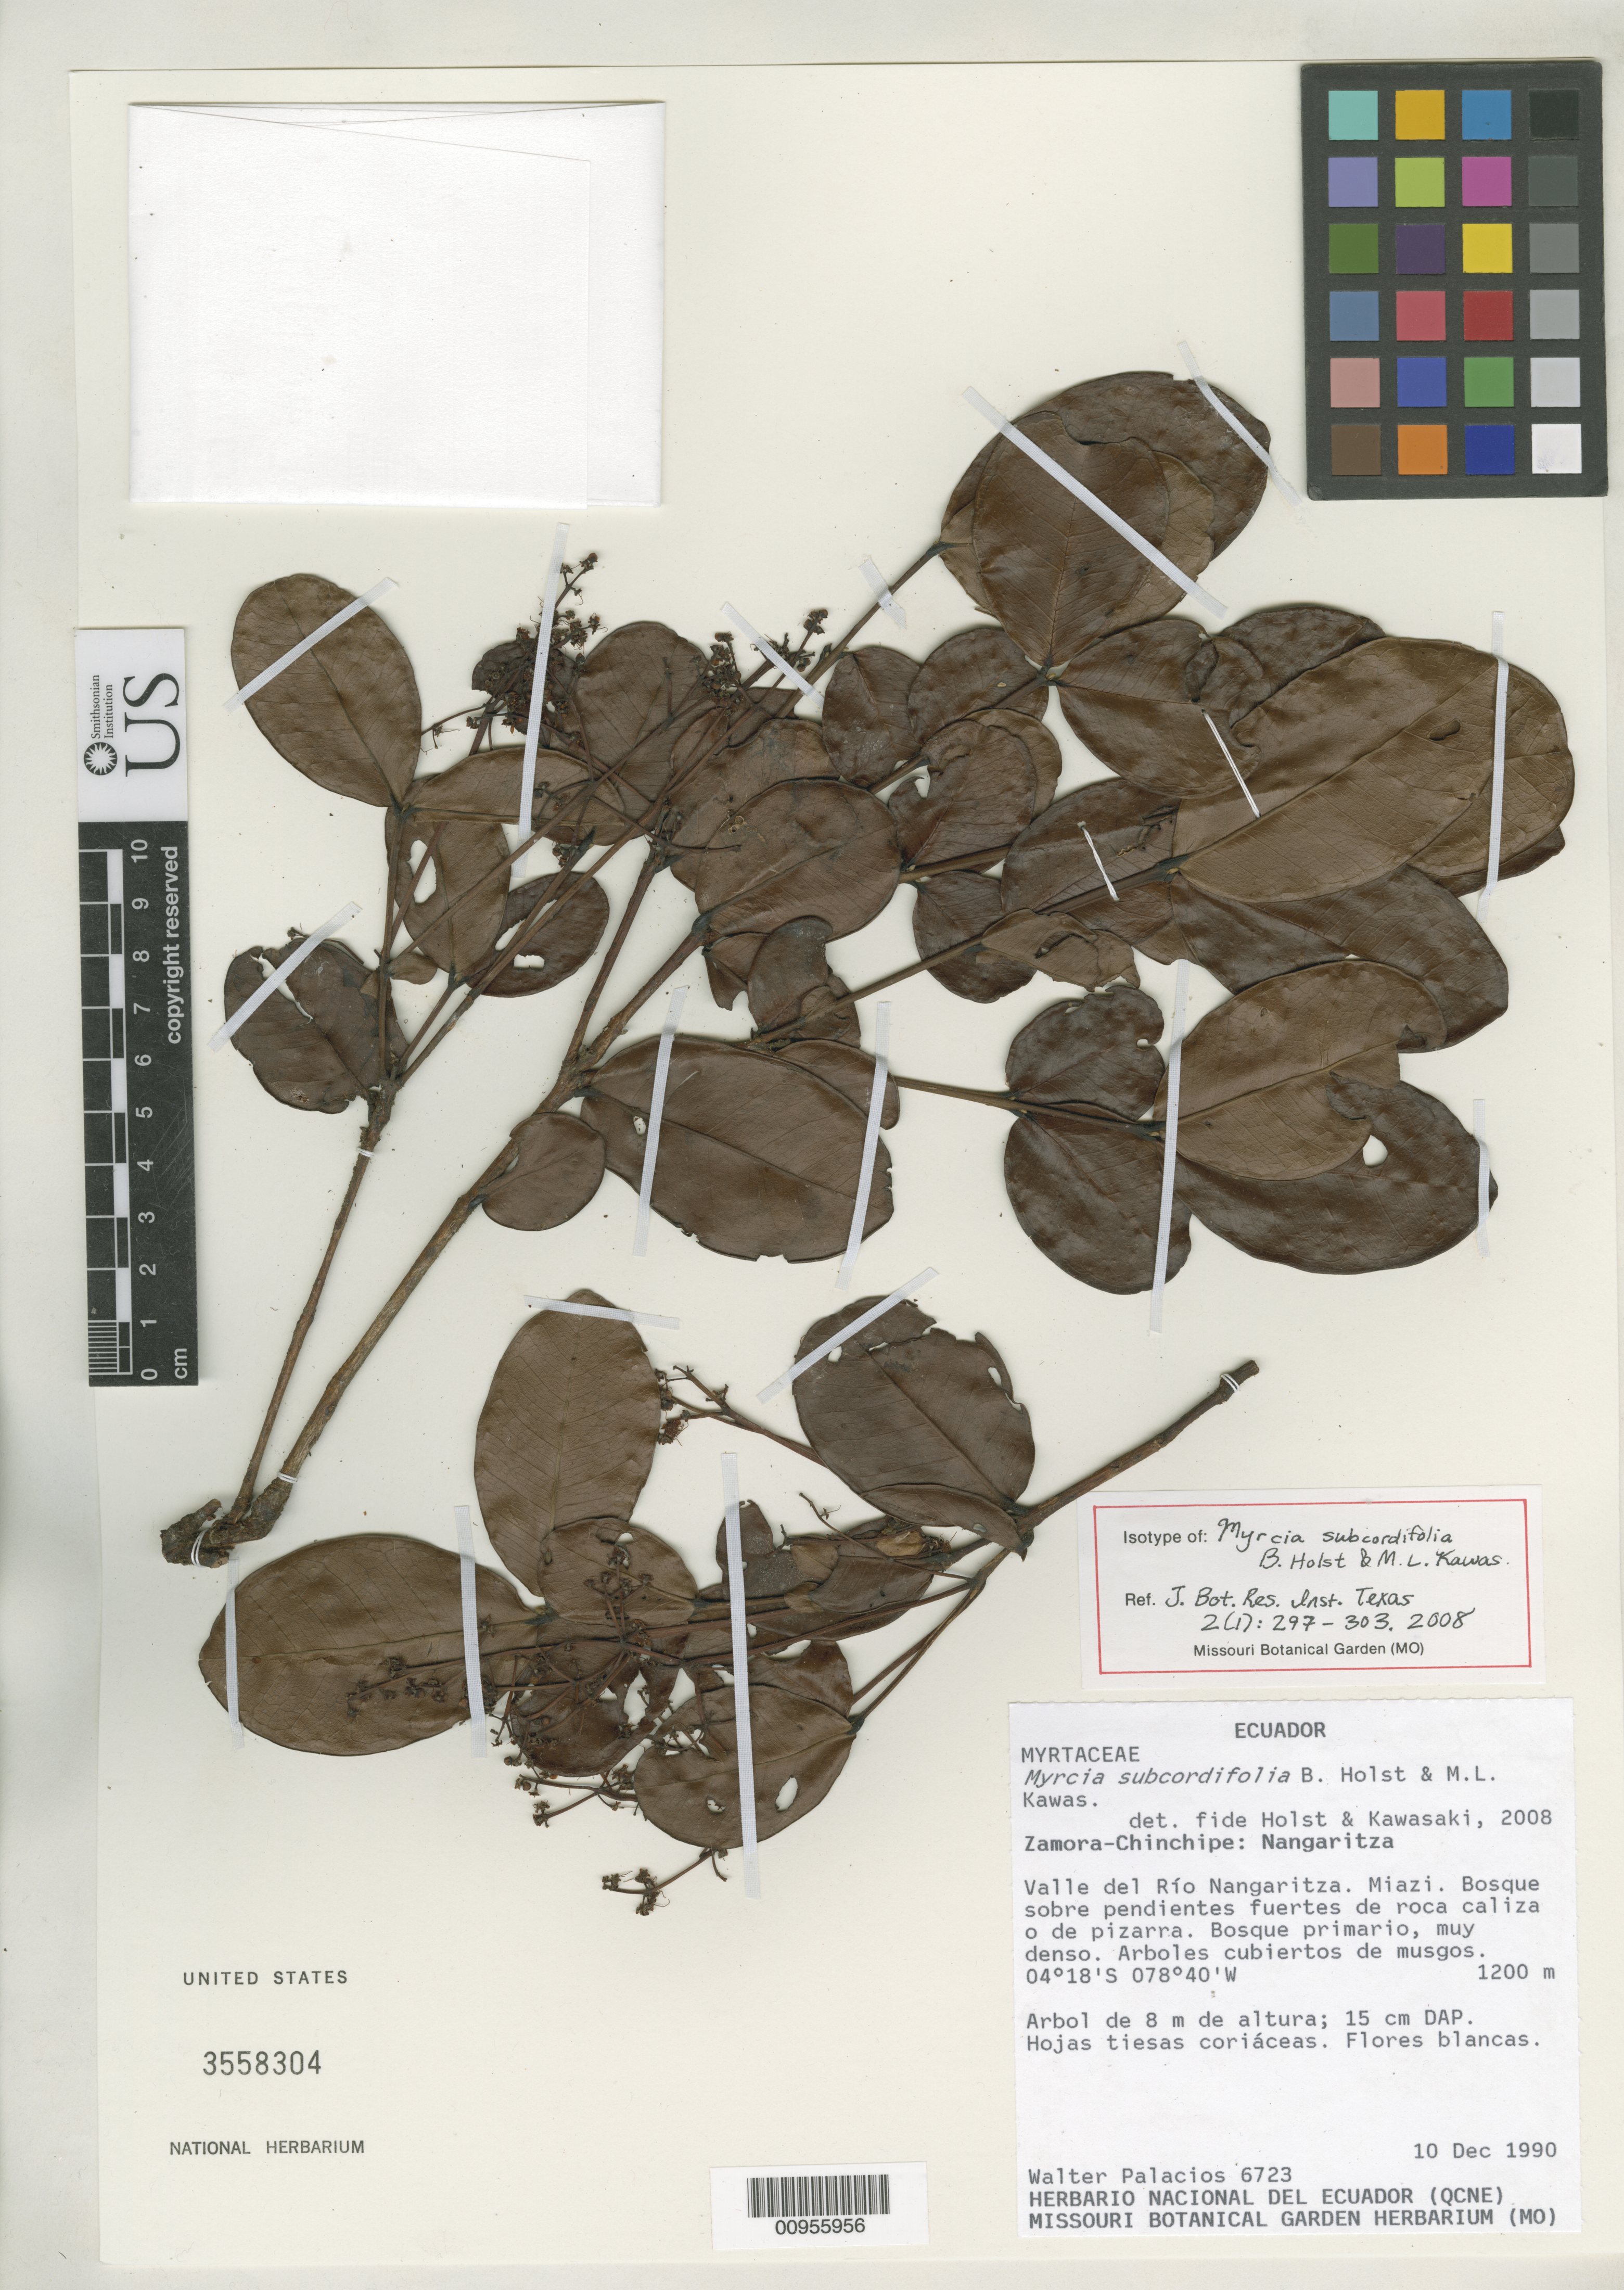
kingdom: Plantae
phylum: Tracheophyta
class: Magnoliopsida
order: Myrtales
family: Myrtaceae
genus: Myrcia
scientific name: Myrcia subcordifolia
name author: B. Holst & M.L. Kawas.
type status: Isotype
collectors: W. Palacios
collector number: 6723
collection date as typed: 10 Dec 1990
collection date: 1990-12-10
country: Ecuador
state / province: Zamora-Chinchipe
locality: Zamora-Chinchipe: Nangaritza. Valle del Río nangaritza. Miazi.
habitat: Bosque sobre pendientes fuertes de roca caliza o de pizzrra. Bosque primario, muy denso.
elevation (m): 1200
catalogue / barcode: US 3558304